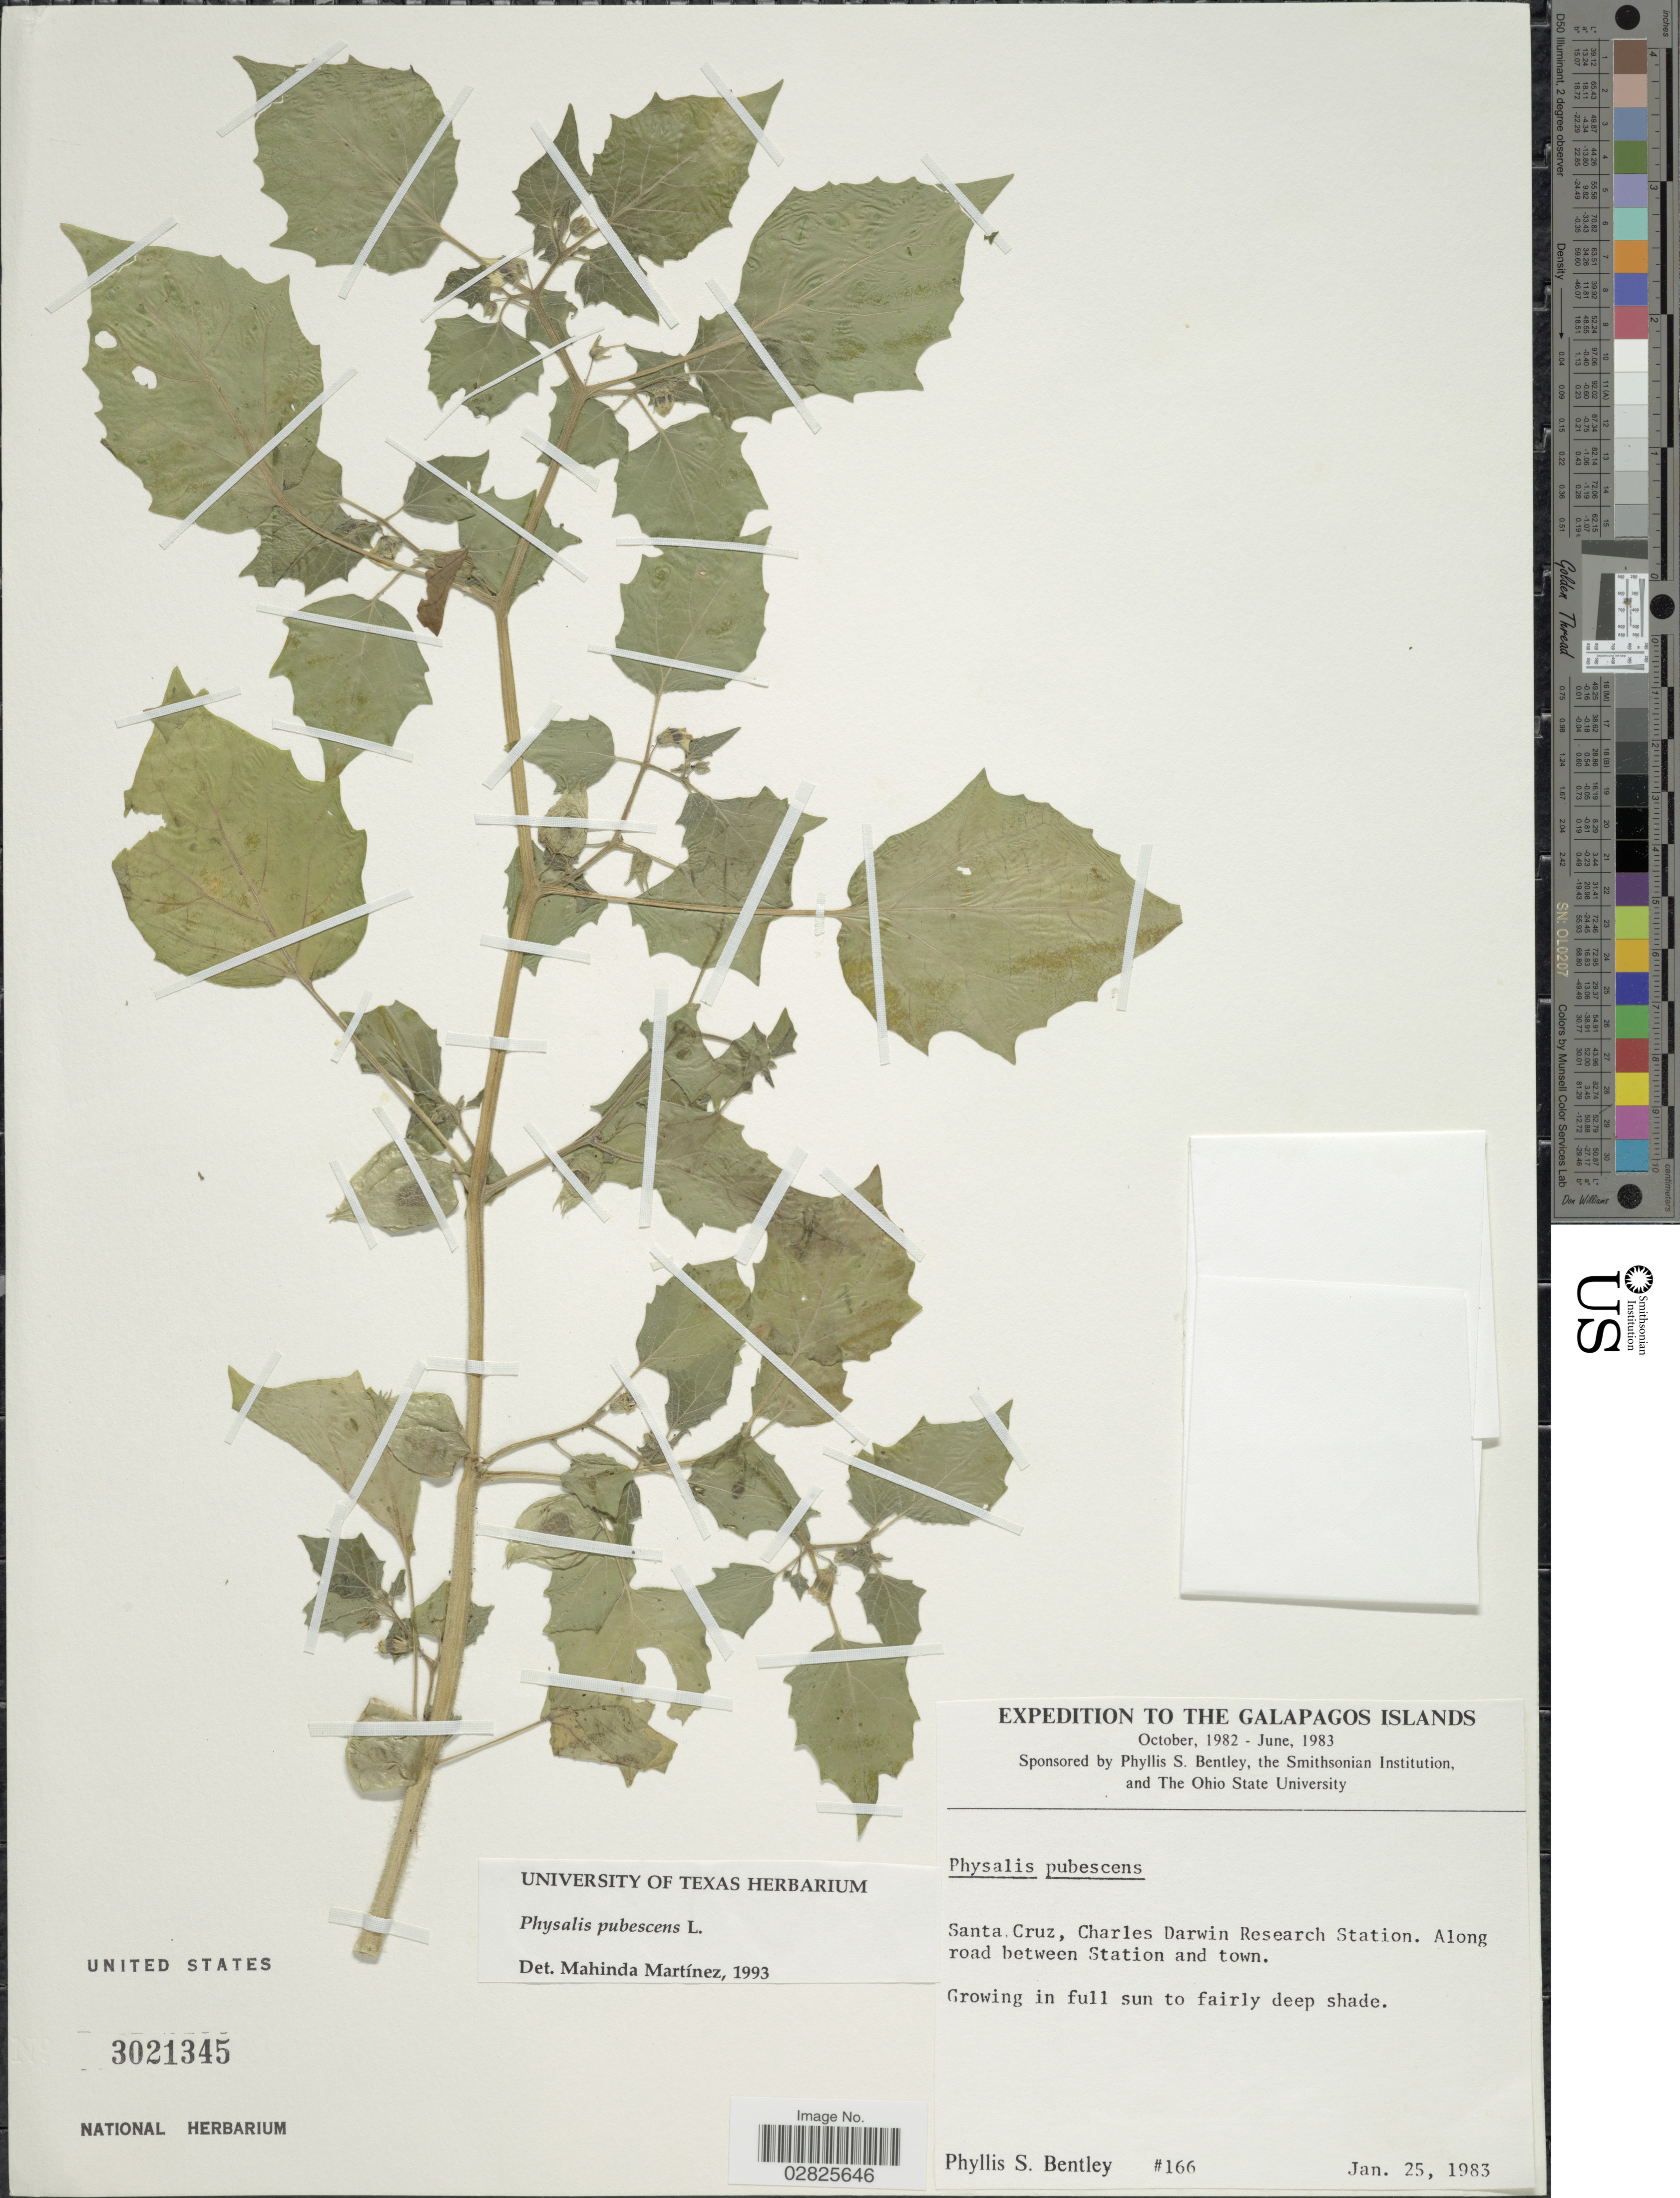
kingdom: Plantae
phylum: Tracheophyta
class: Magnoliopsida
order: Solanales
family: Solanaceae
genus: Physalis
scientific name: Physalis pubescens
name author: L.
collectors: P. S. Bentley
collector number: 166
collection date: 1983-01-25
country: Ecuador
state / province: Colón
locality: Galapagos Islands. Santa Cruz, Charles Darwin Research Station. Along road between Station and town.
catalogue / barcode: US 3021345